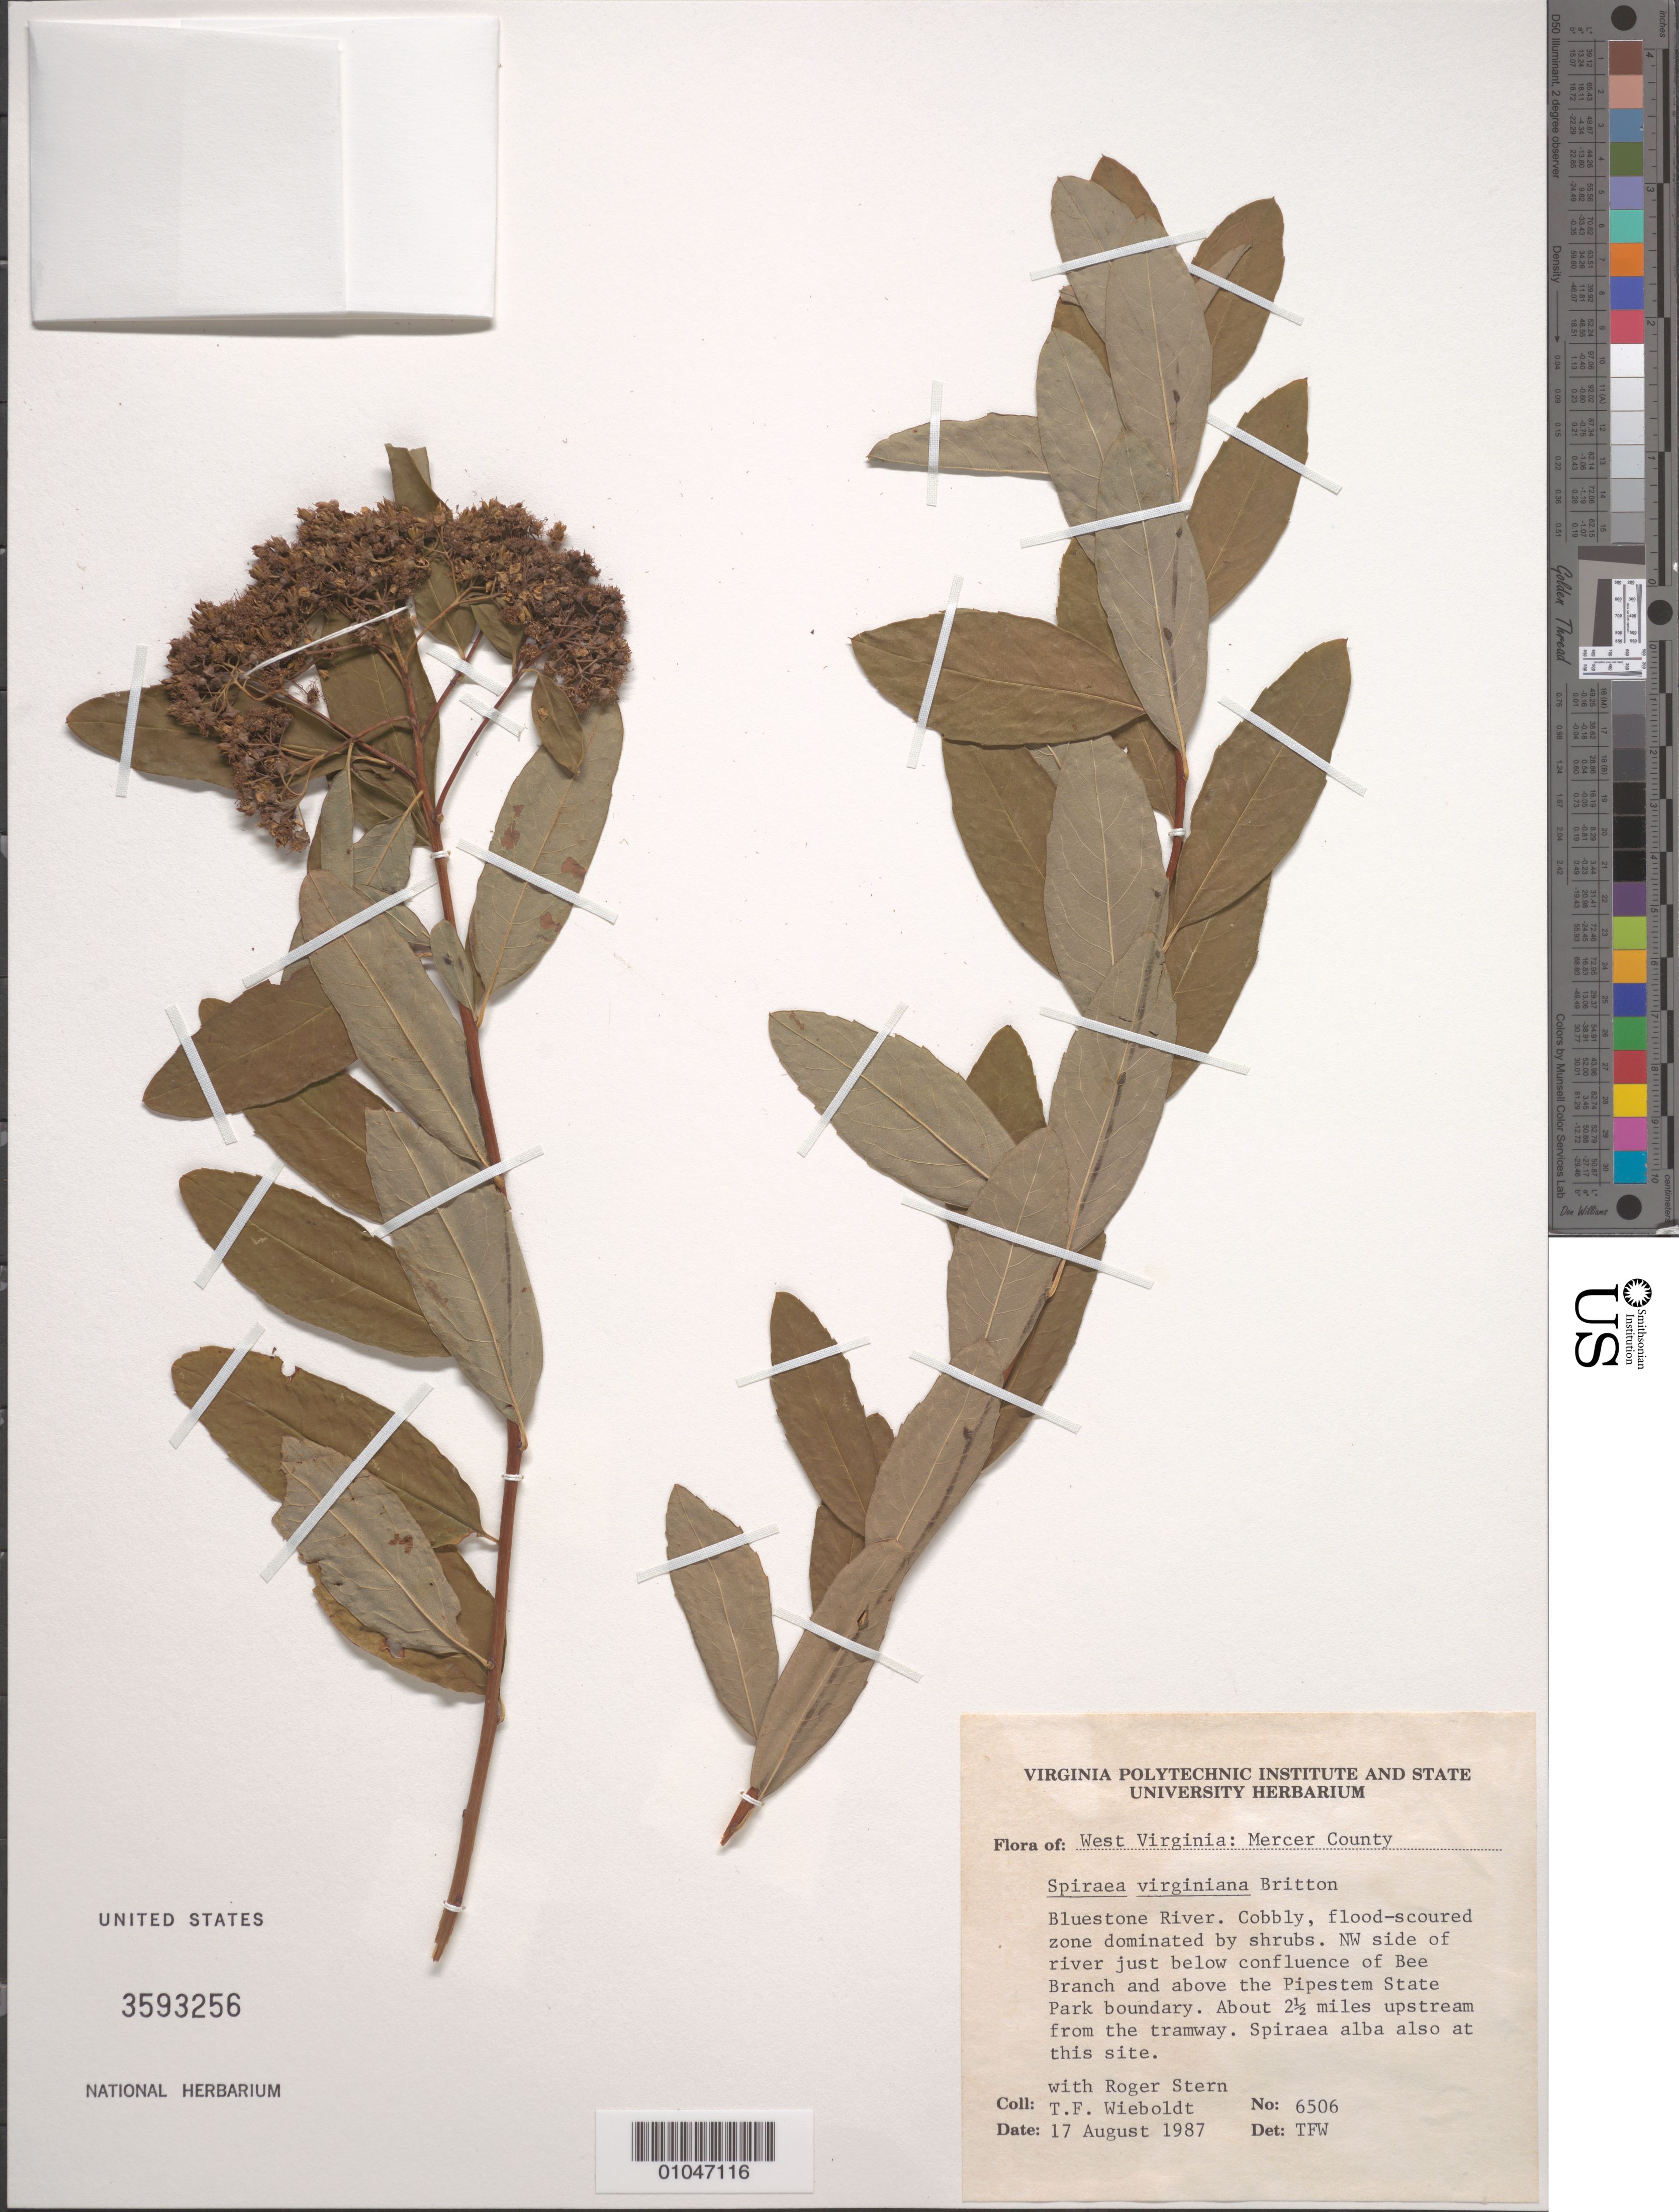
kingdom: Plantae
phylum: Tracheophyta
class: Magnoliopsida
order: Rosales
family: Rosaceae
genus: Spiraea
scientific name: Spiraea virginiana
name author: Britton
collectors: T. Wieboldt & S. R. Stern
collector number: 6506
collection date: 1987-08-17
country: United States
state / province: West Virginia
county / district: Mercer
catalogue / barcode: US 3593256